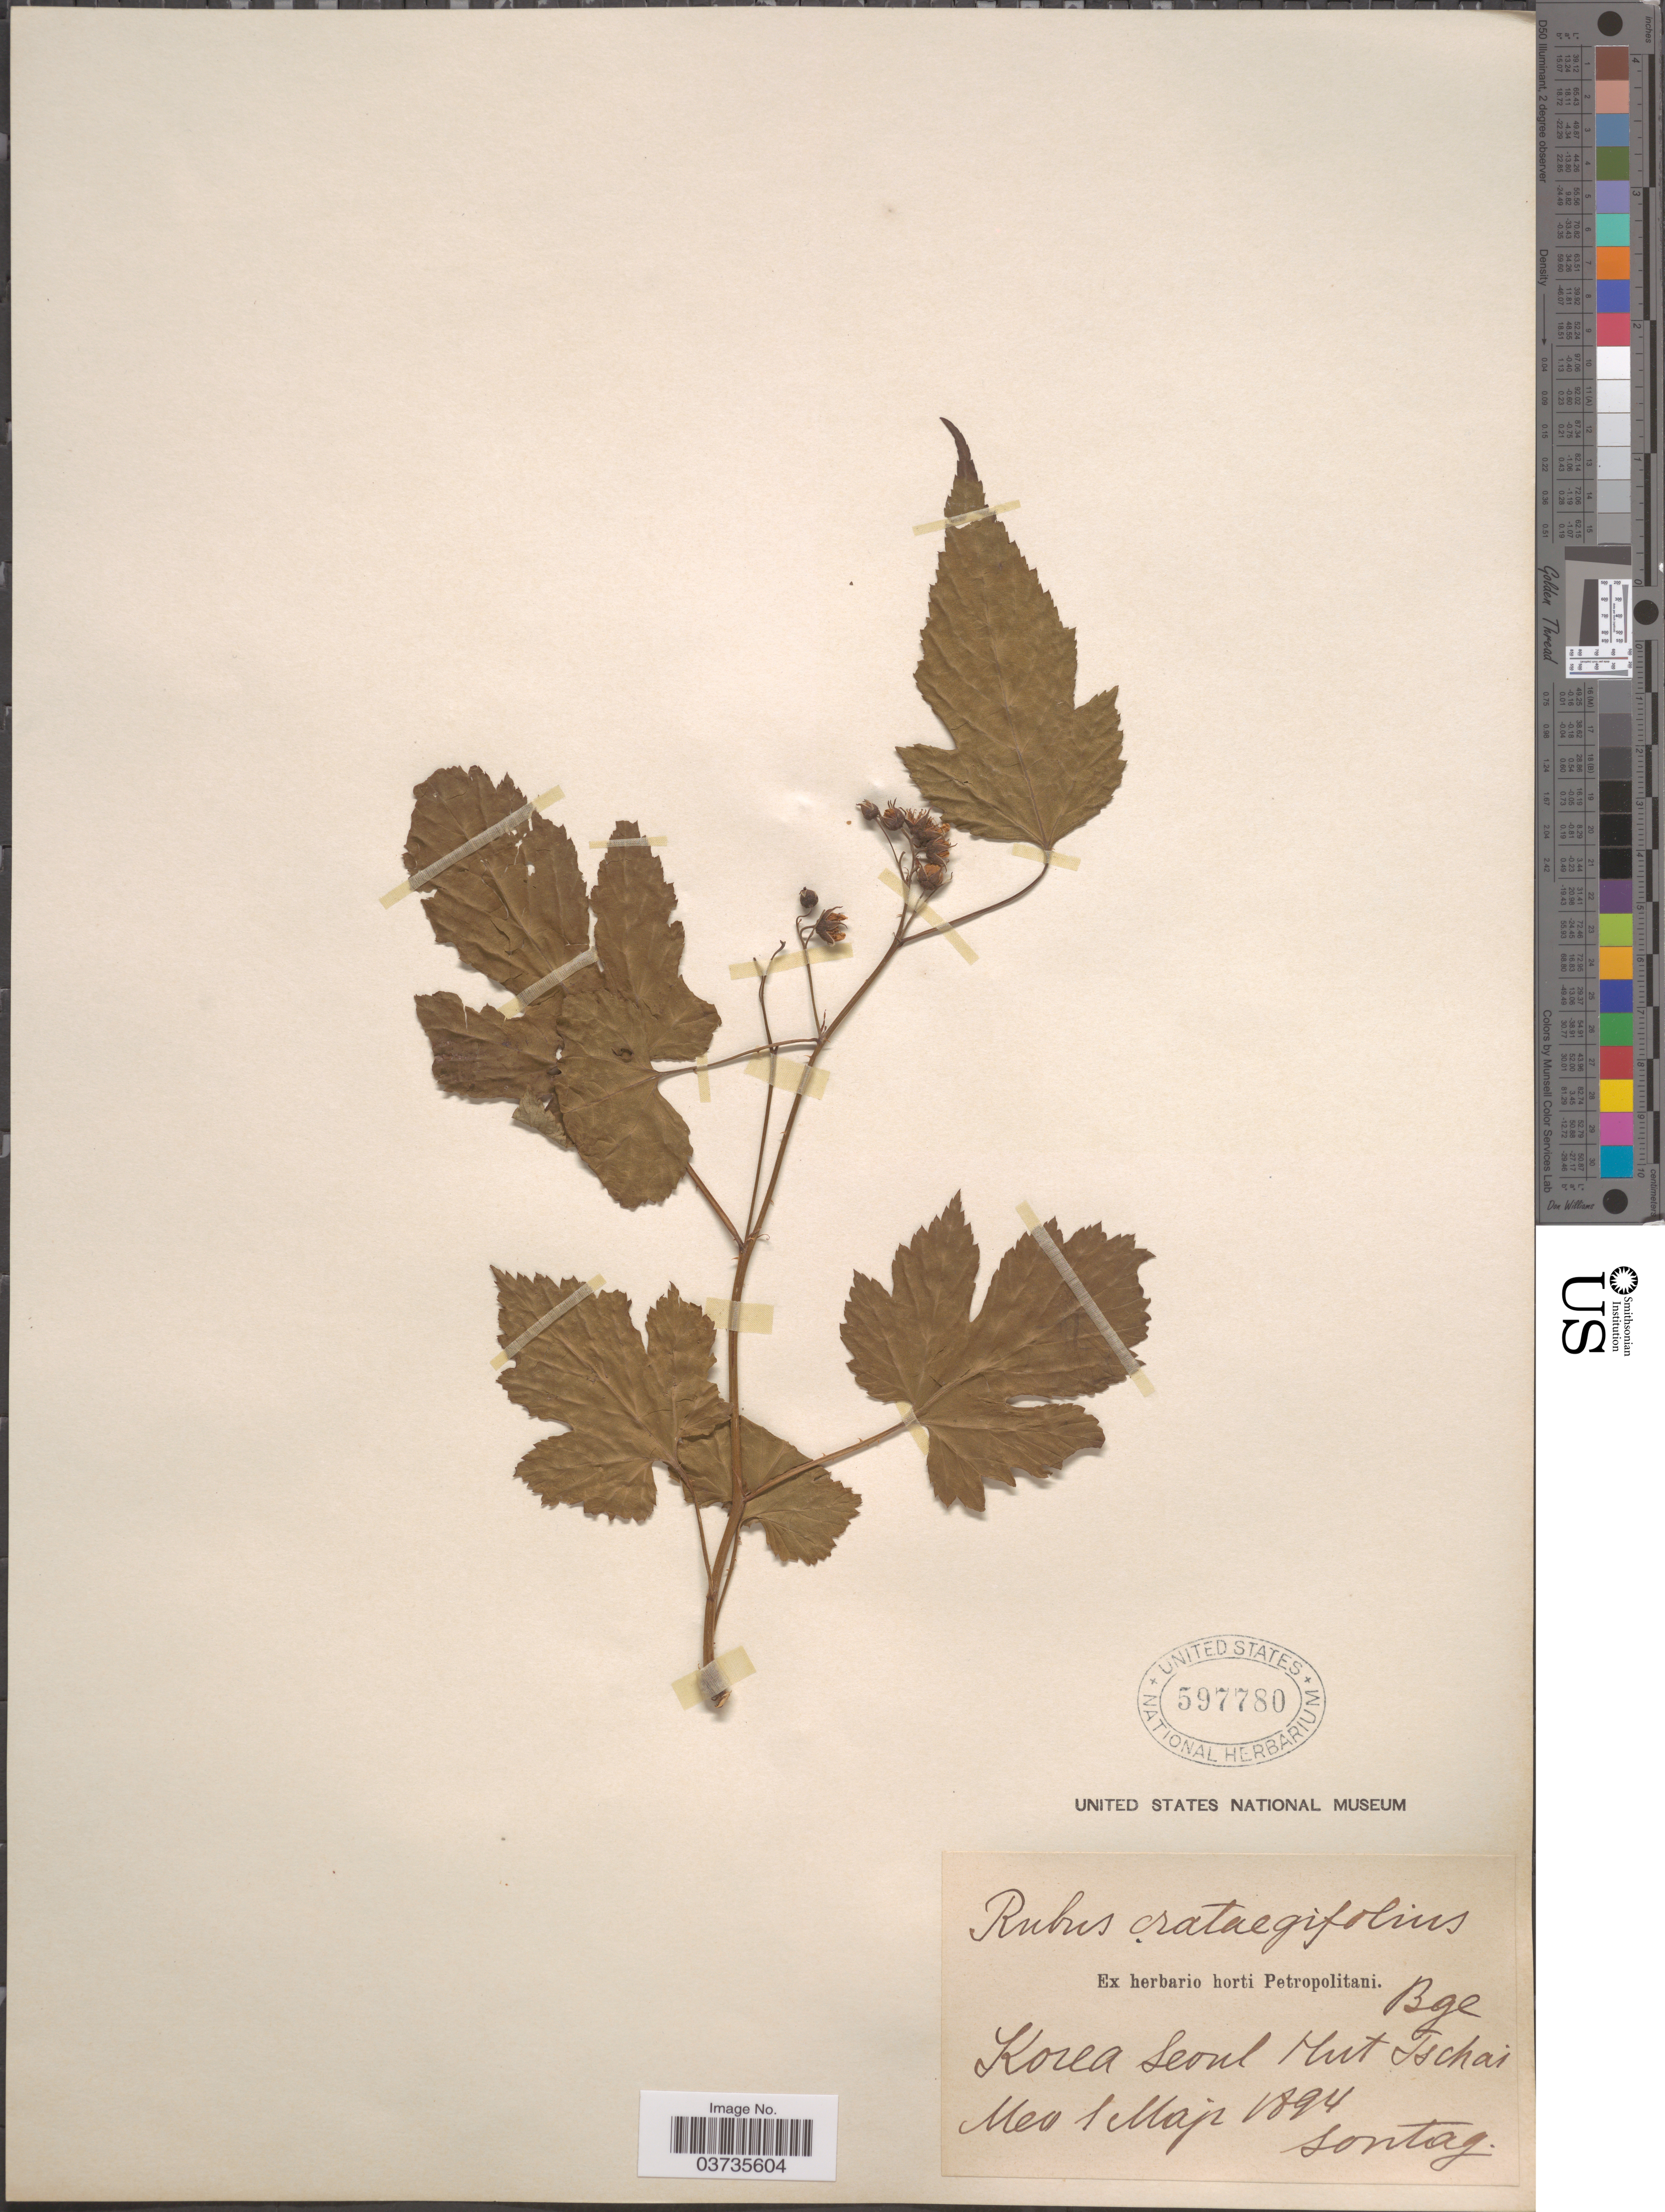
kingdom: Plantae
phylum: Tracheophyta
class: Magnoliopsida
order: Rosales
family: Rosaceae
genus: Rubus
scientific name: Rubus crataegifolius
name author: Bunge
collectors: -. Sontag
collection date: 1894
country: South Korea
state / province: Seoul Special City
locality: Korea Seoul Hut Tschai Meo Sellajr.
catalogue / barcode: US 597780